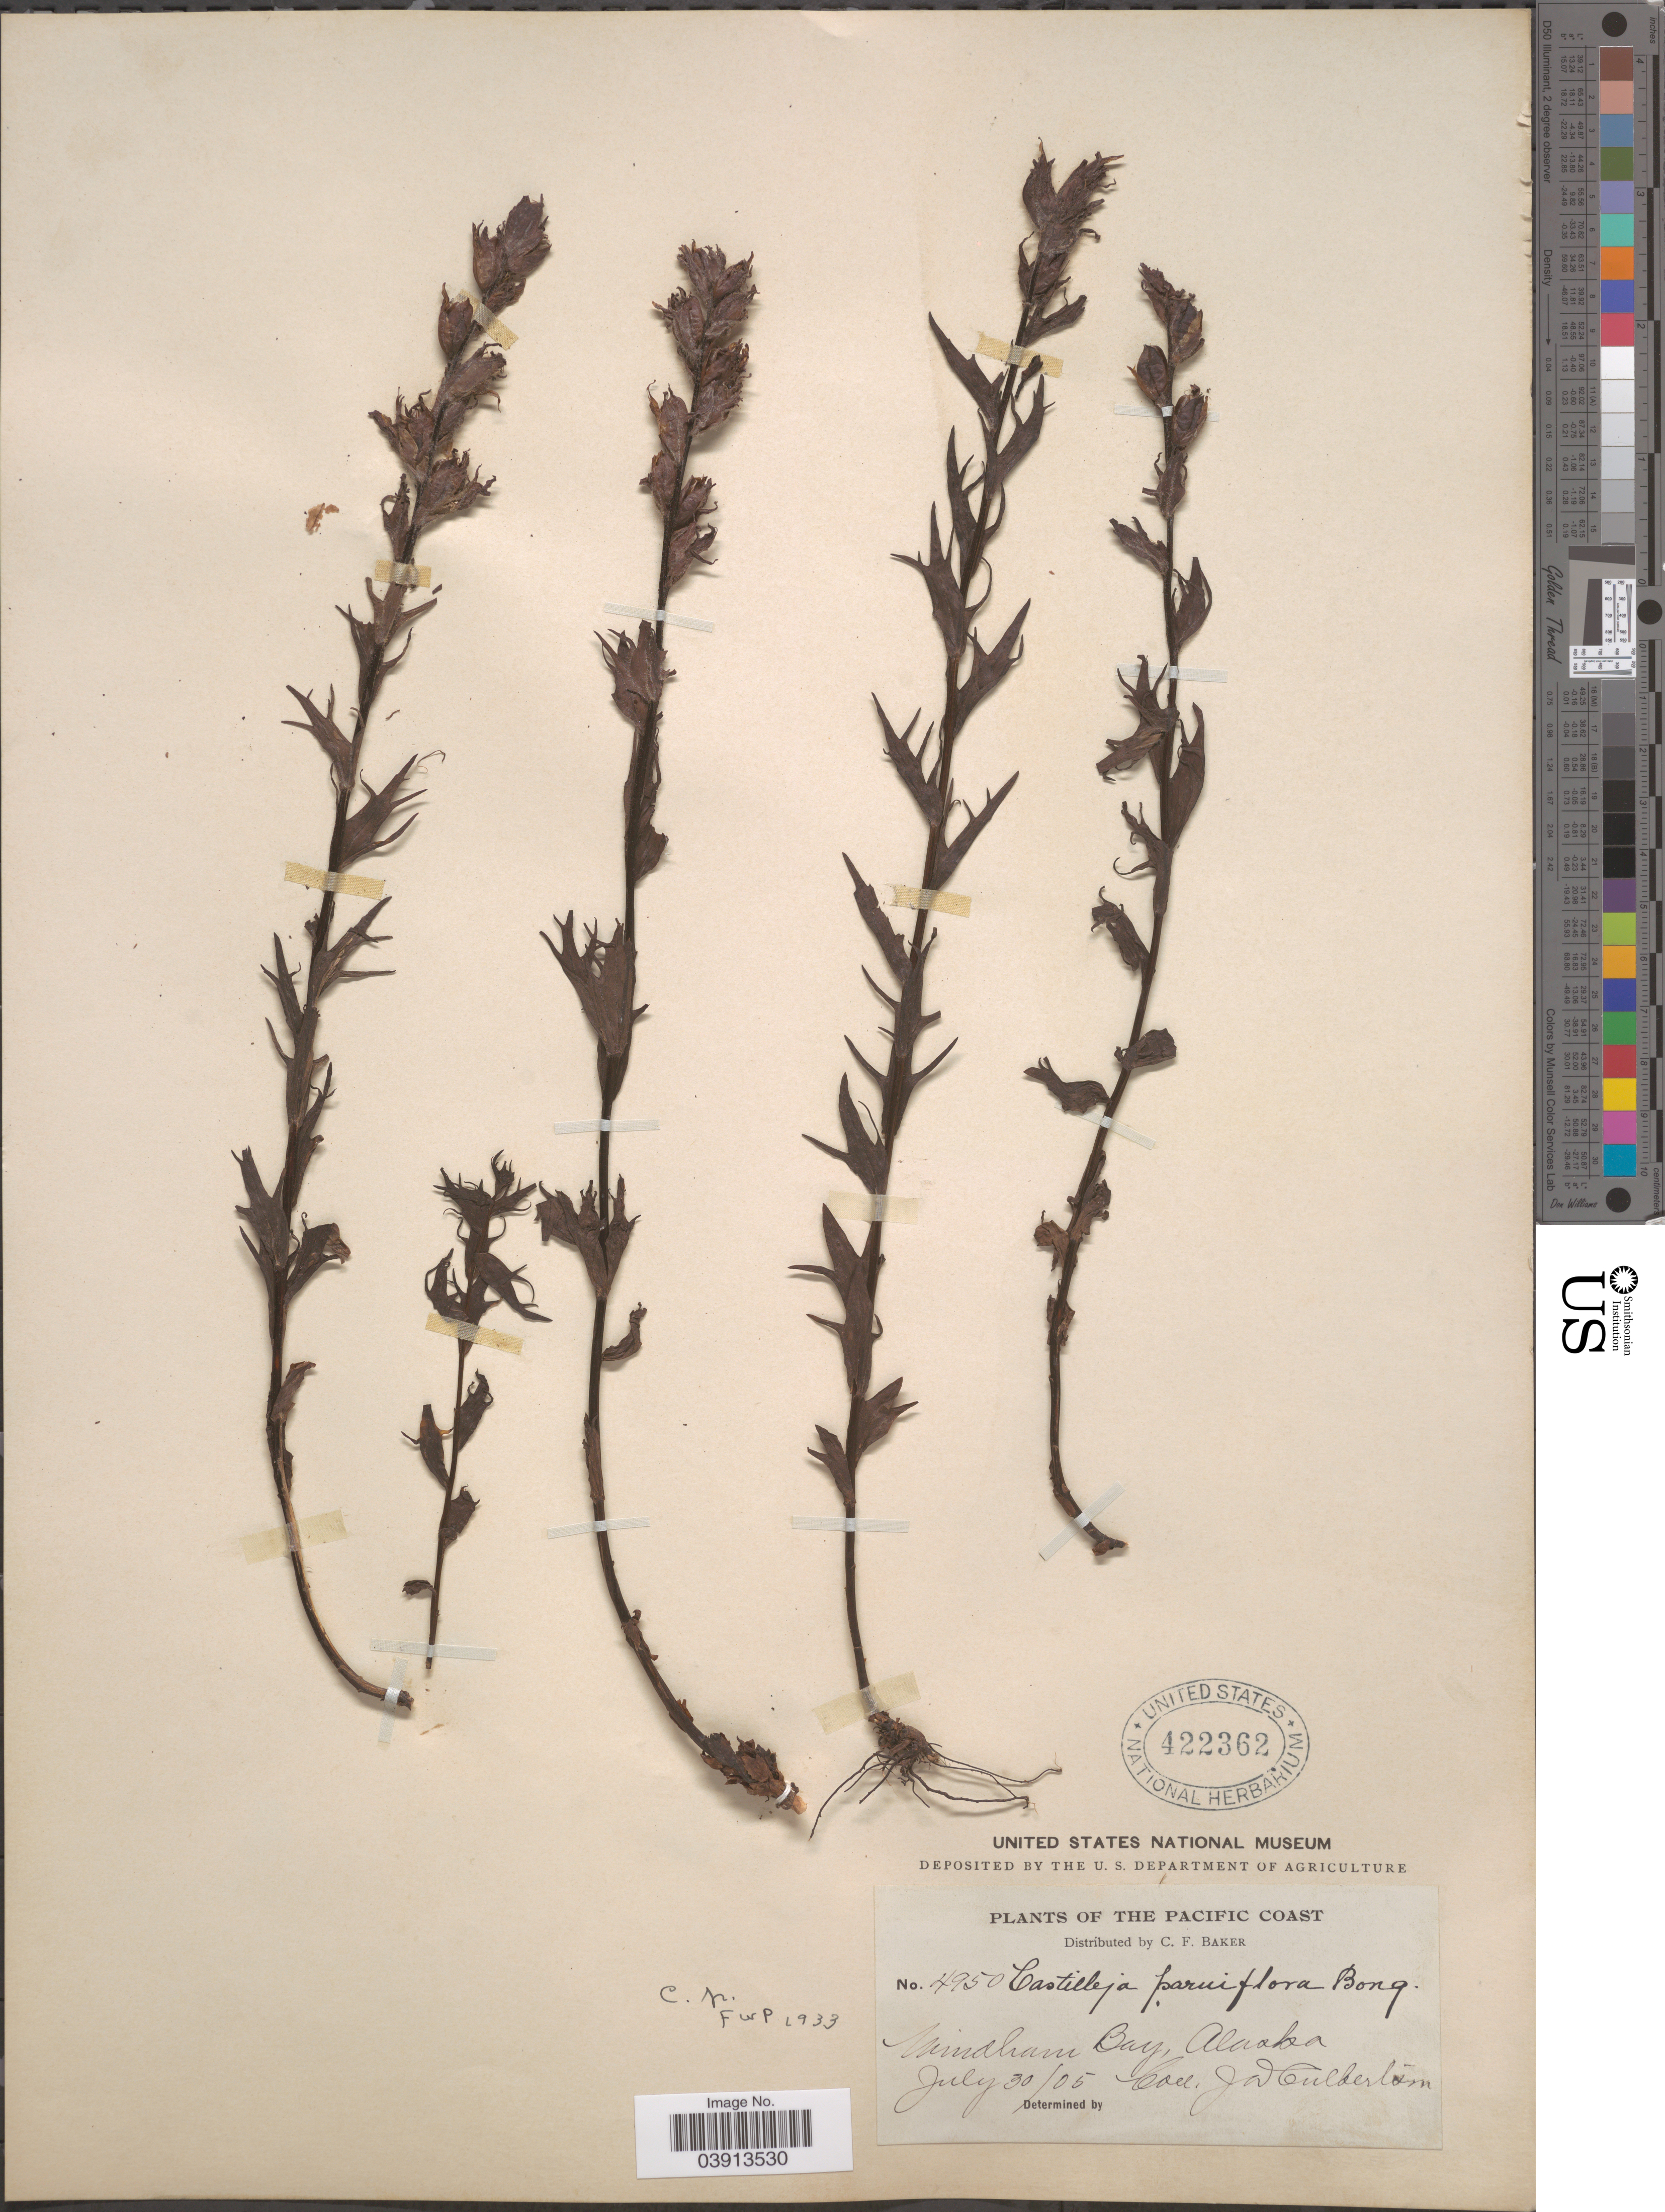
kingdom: Plantae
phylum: Tracheophyta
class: Magnoliopsida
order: Lamiales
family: Orobanchaceae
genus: Castilleja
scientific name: Castilleja parviflora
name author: Bong.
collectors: J. Culbertson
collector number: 4950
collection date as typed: Transcribed d/m/y: 30/7/5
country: United States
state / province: Alaska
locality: The Pacific Coast. Windham Bay.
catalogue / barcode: US 422362